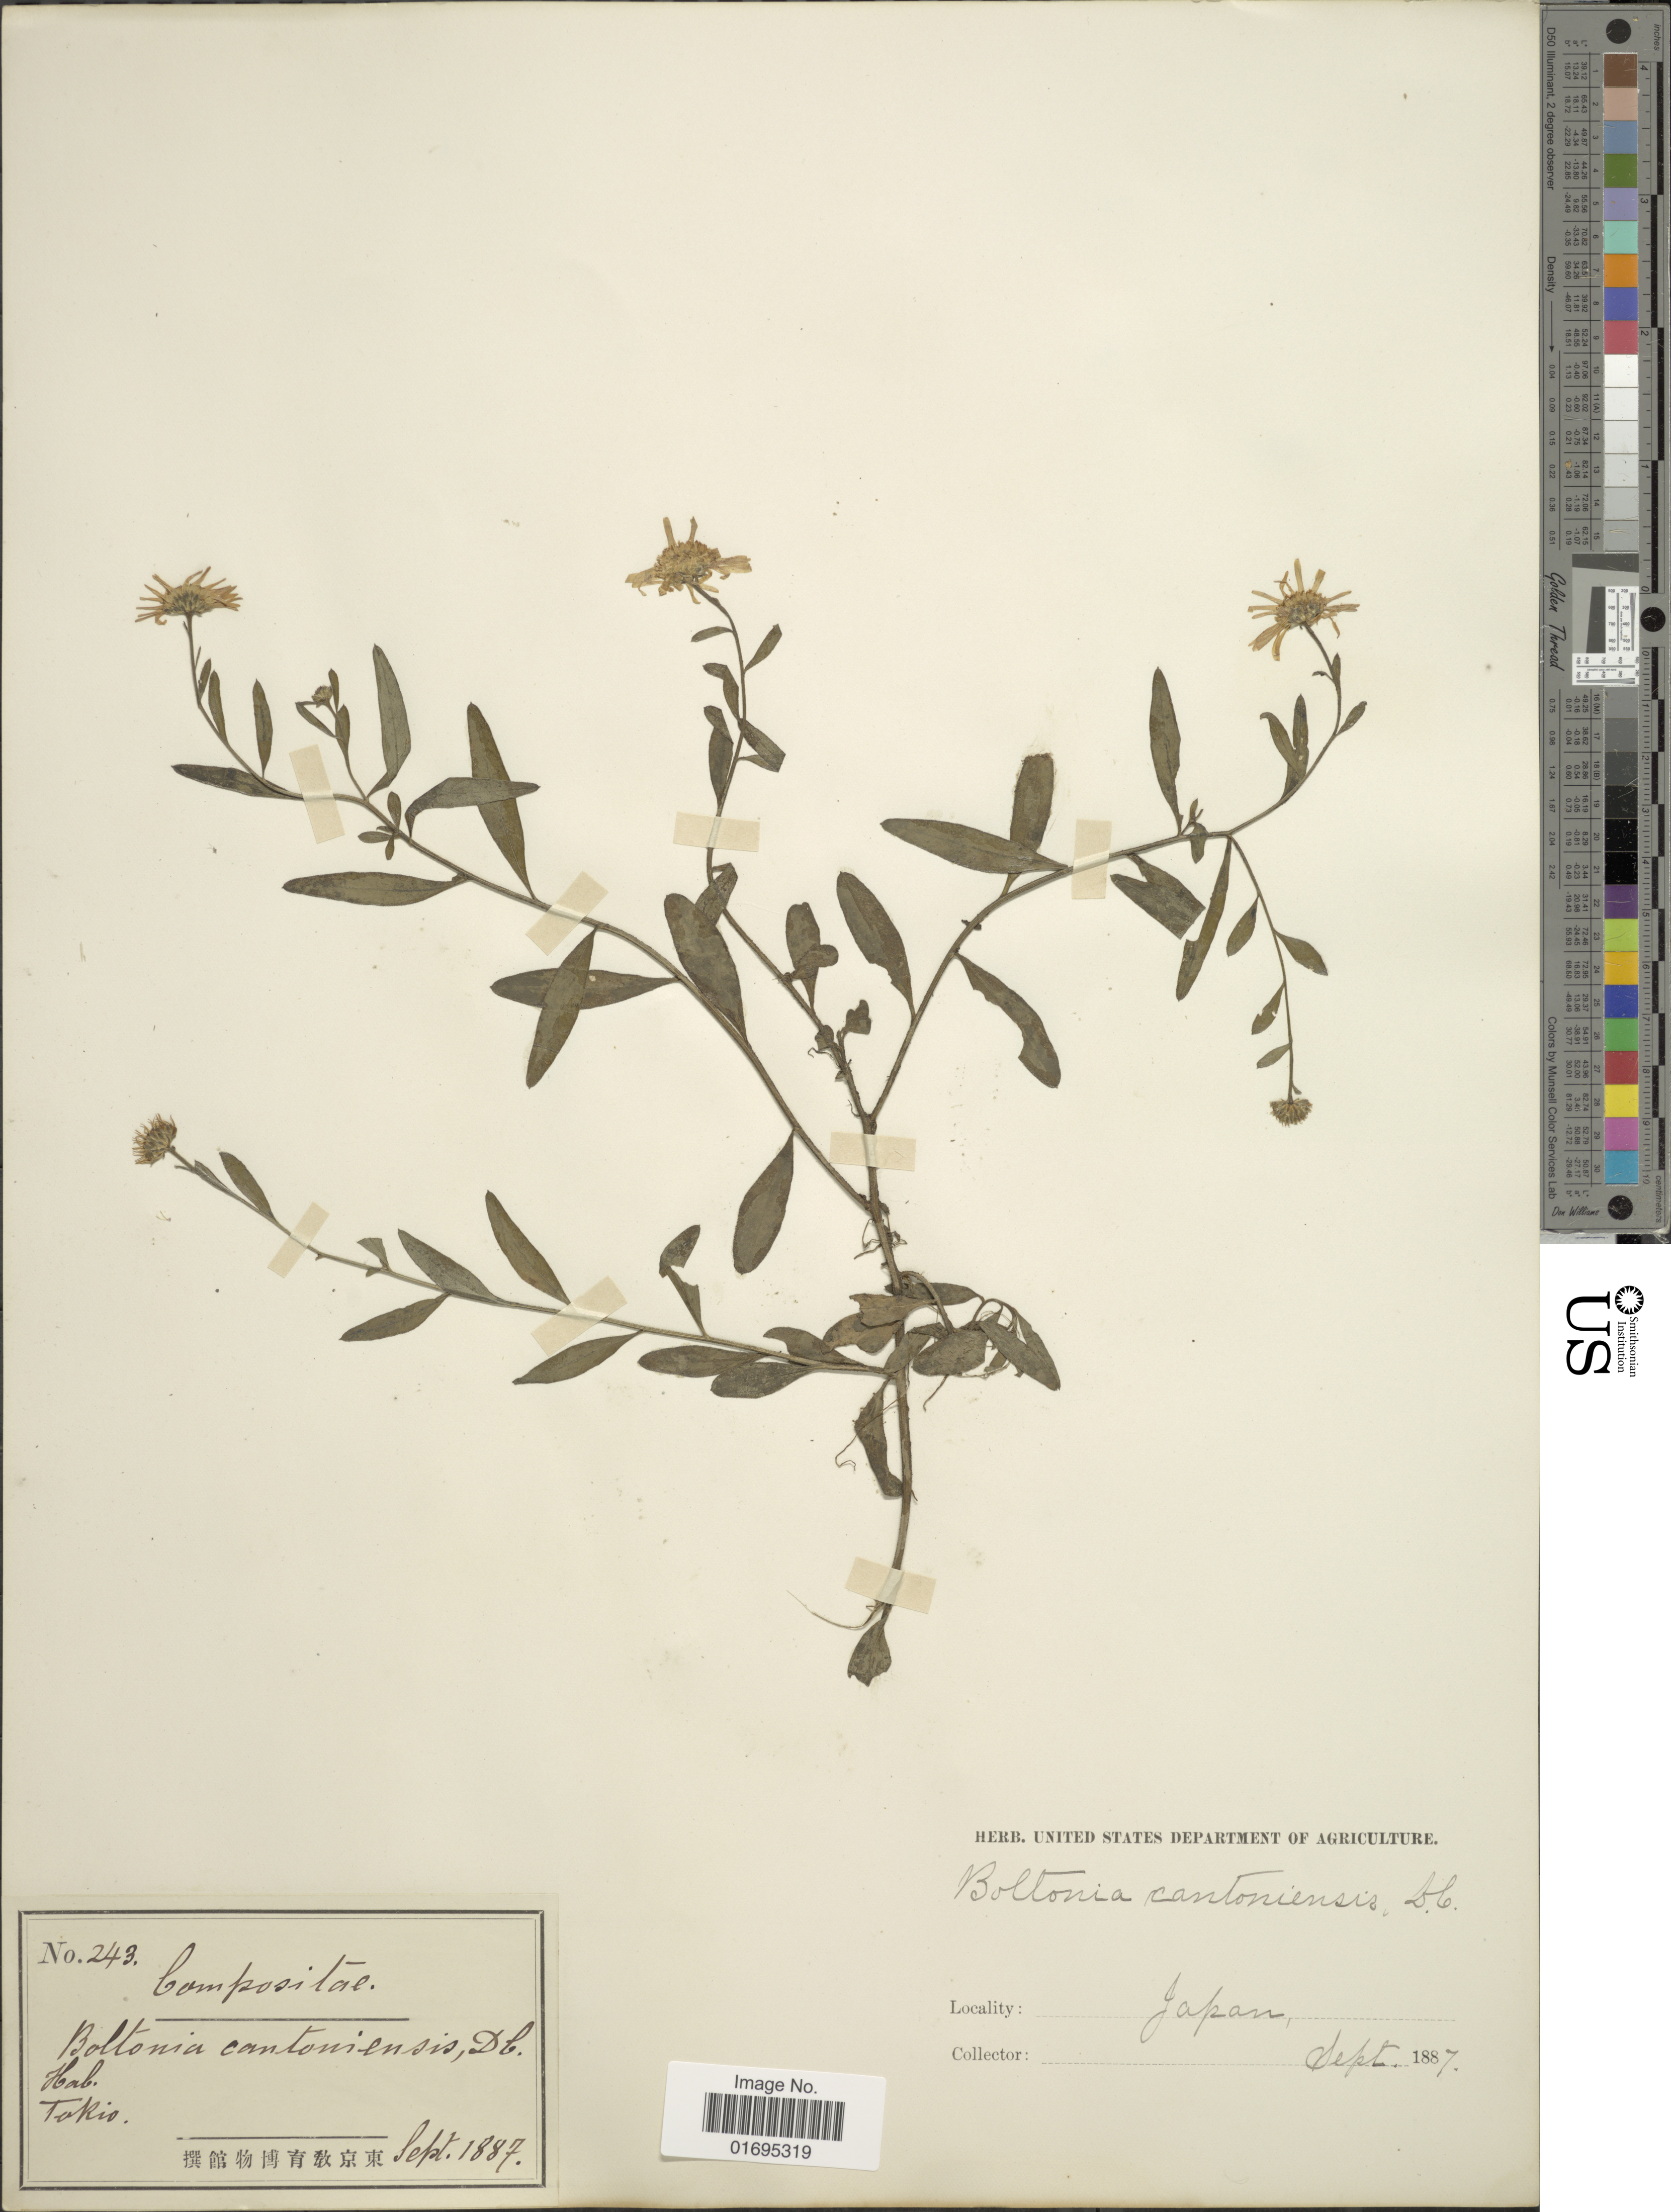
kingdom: Plantae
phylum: Tracheophyta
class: Magnoliopsida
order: Asterales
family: Asteraceae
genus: Kalimeris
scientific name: Kalimeris sp.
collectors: Facchini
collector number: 243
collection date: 1887-09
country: Japan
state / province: Tokyo, Federal City of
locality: Tokio